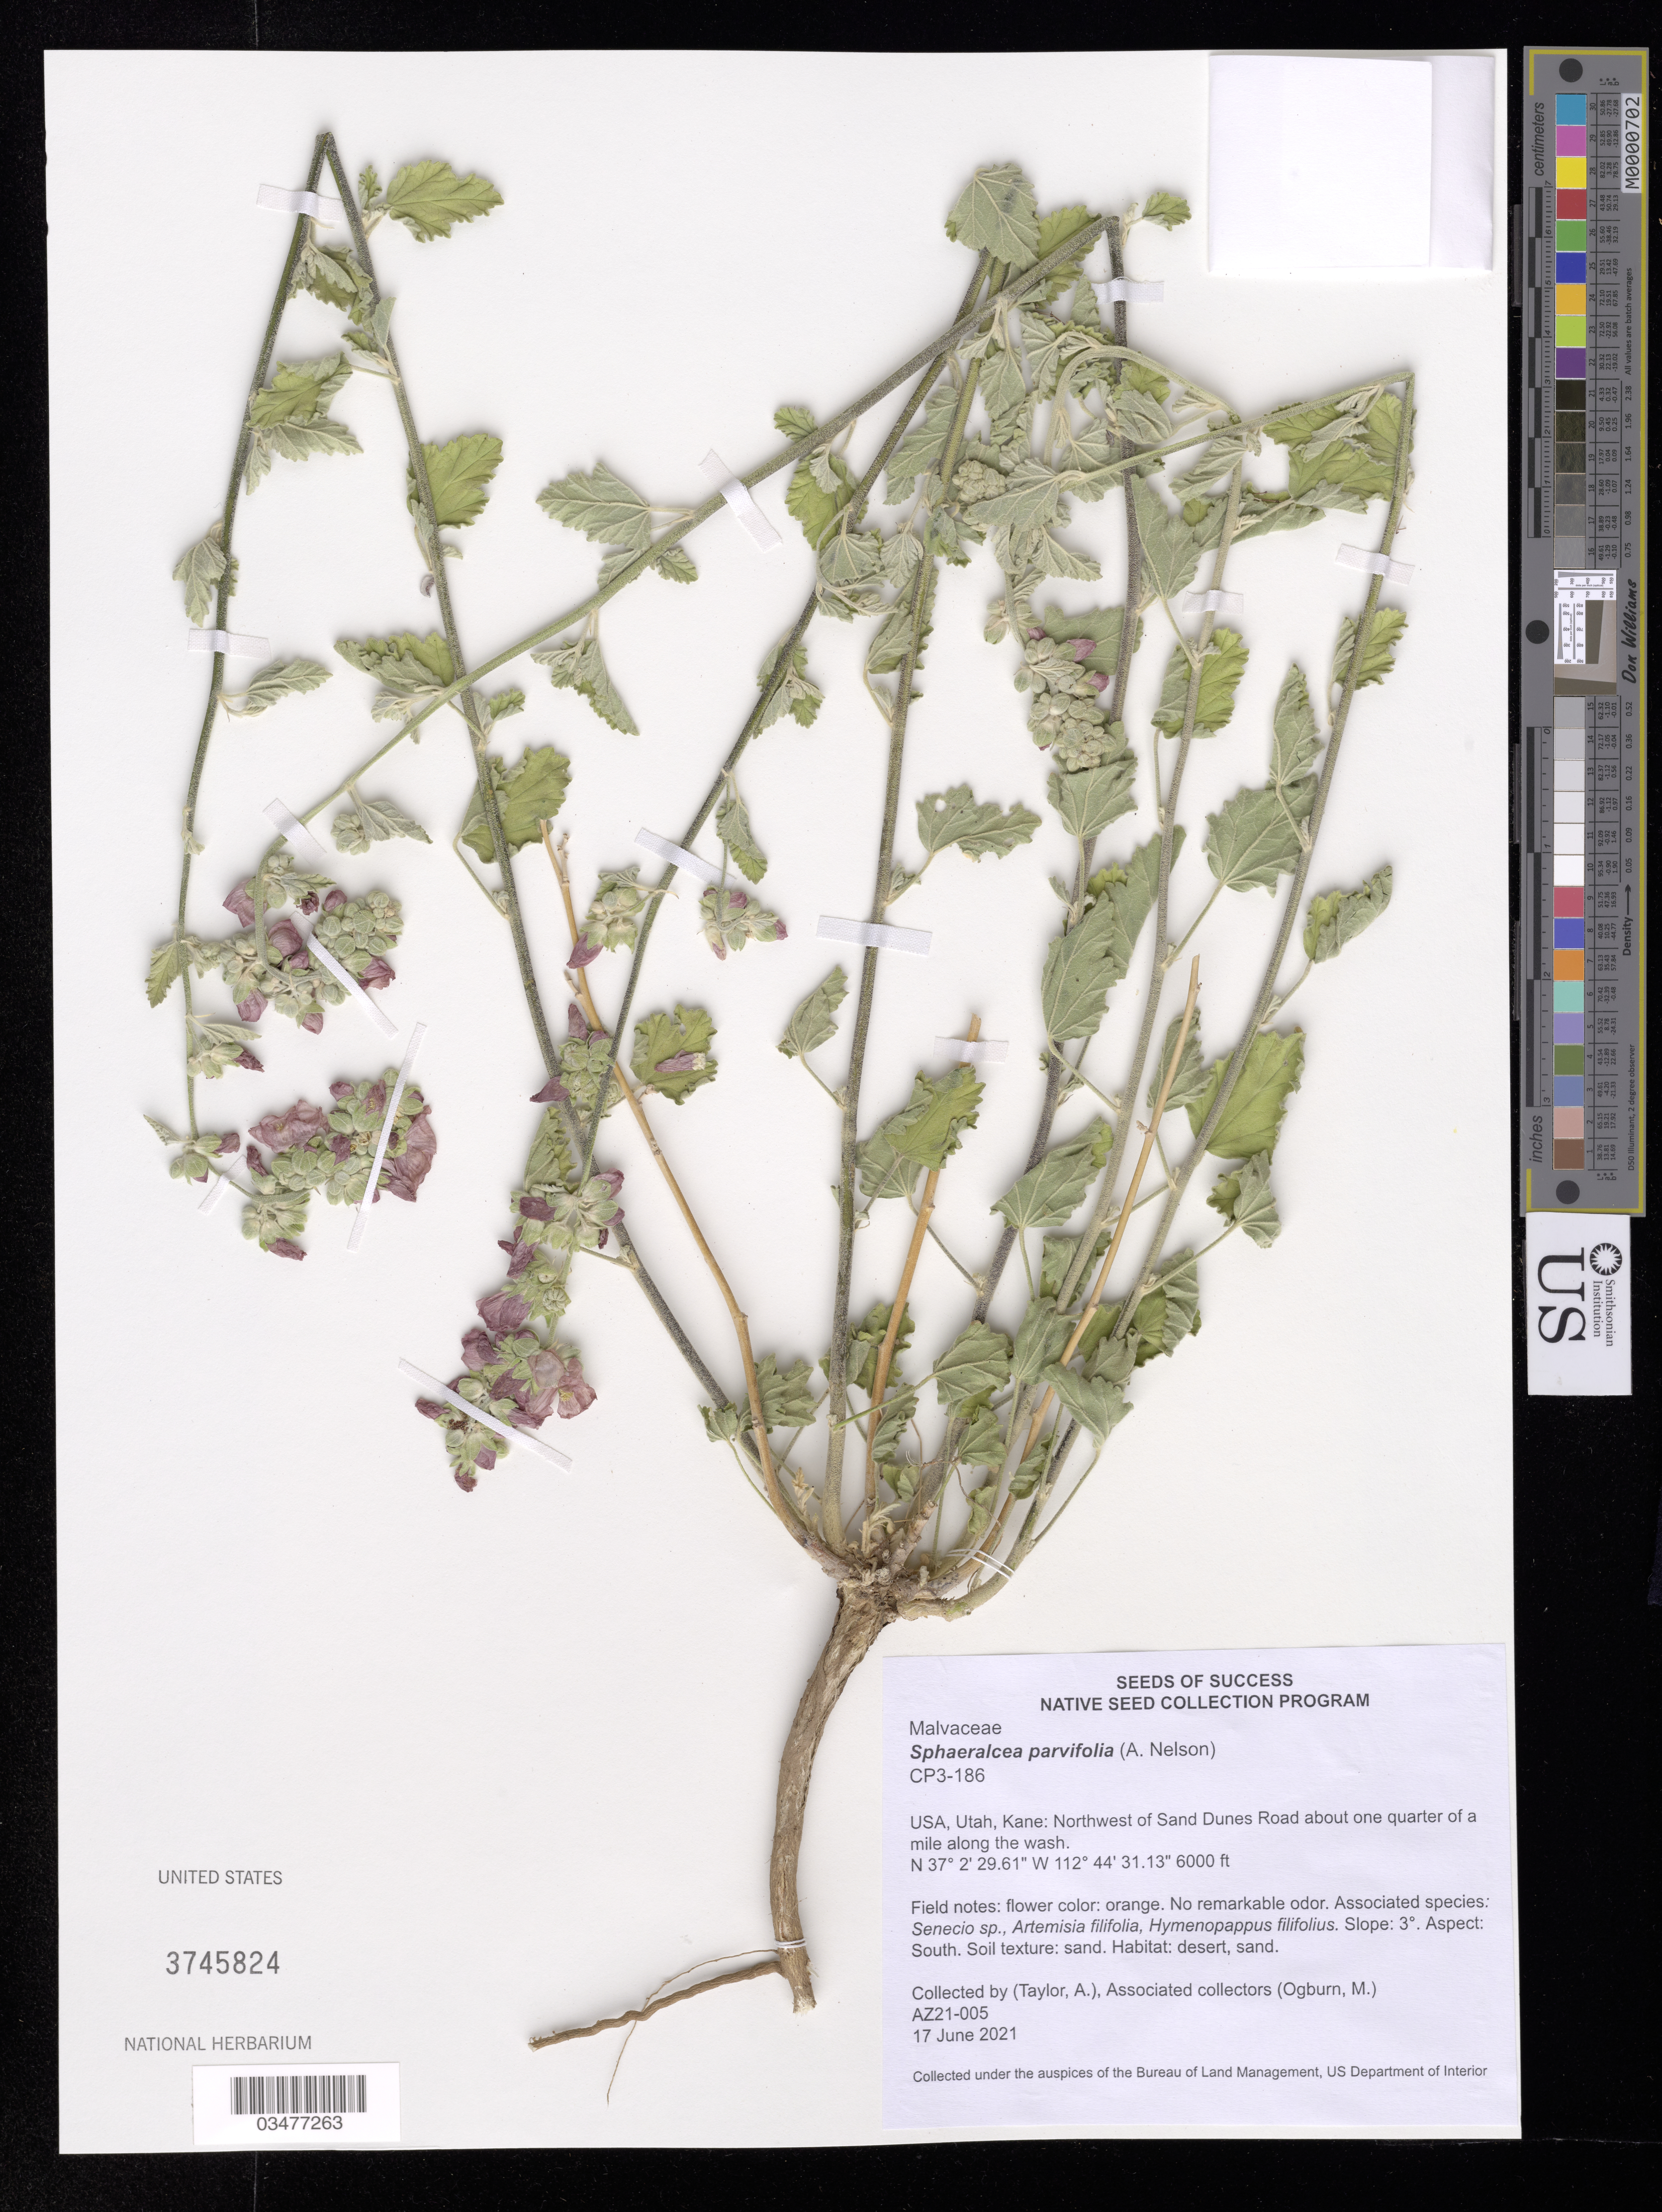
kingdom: Plantae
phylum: Tracheophyta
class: Magnoliopsida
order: Malvales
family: Malvaceae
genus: Sphaeralcea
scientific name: Sphaeralcea parvifolia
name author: A. Nelson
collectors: A. Taylor & M. Ogburn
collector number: AZ21-005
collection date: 2021-06-17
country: United States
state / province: Utah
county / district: Kane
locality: NW of Sand Dunes Road about one quarter of a mile along the wash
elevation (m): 1829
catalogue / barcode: US 3745824